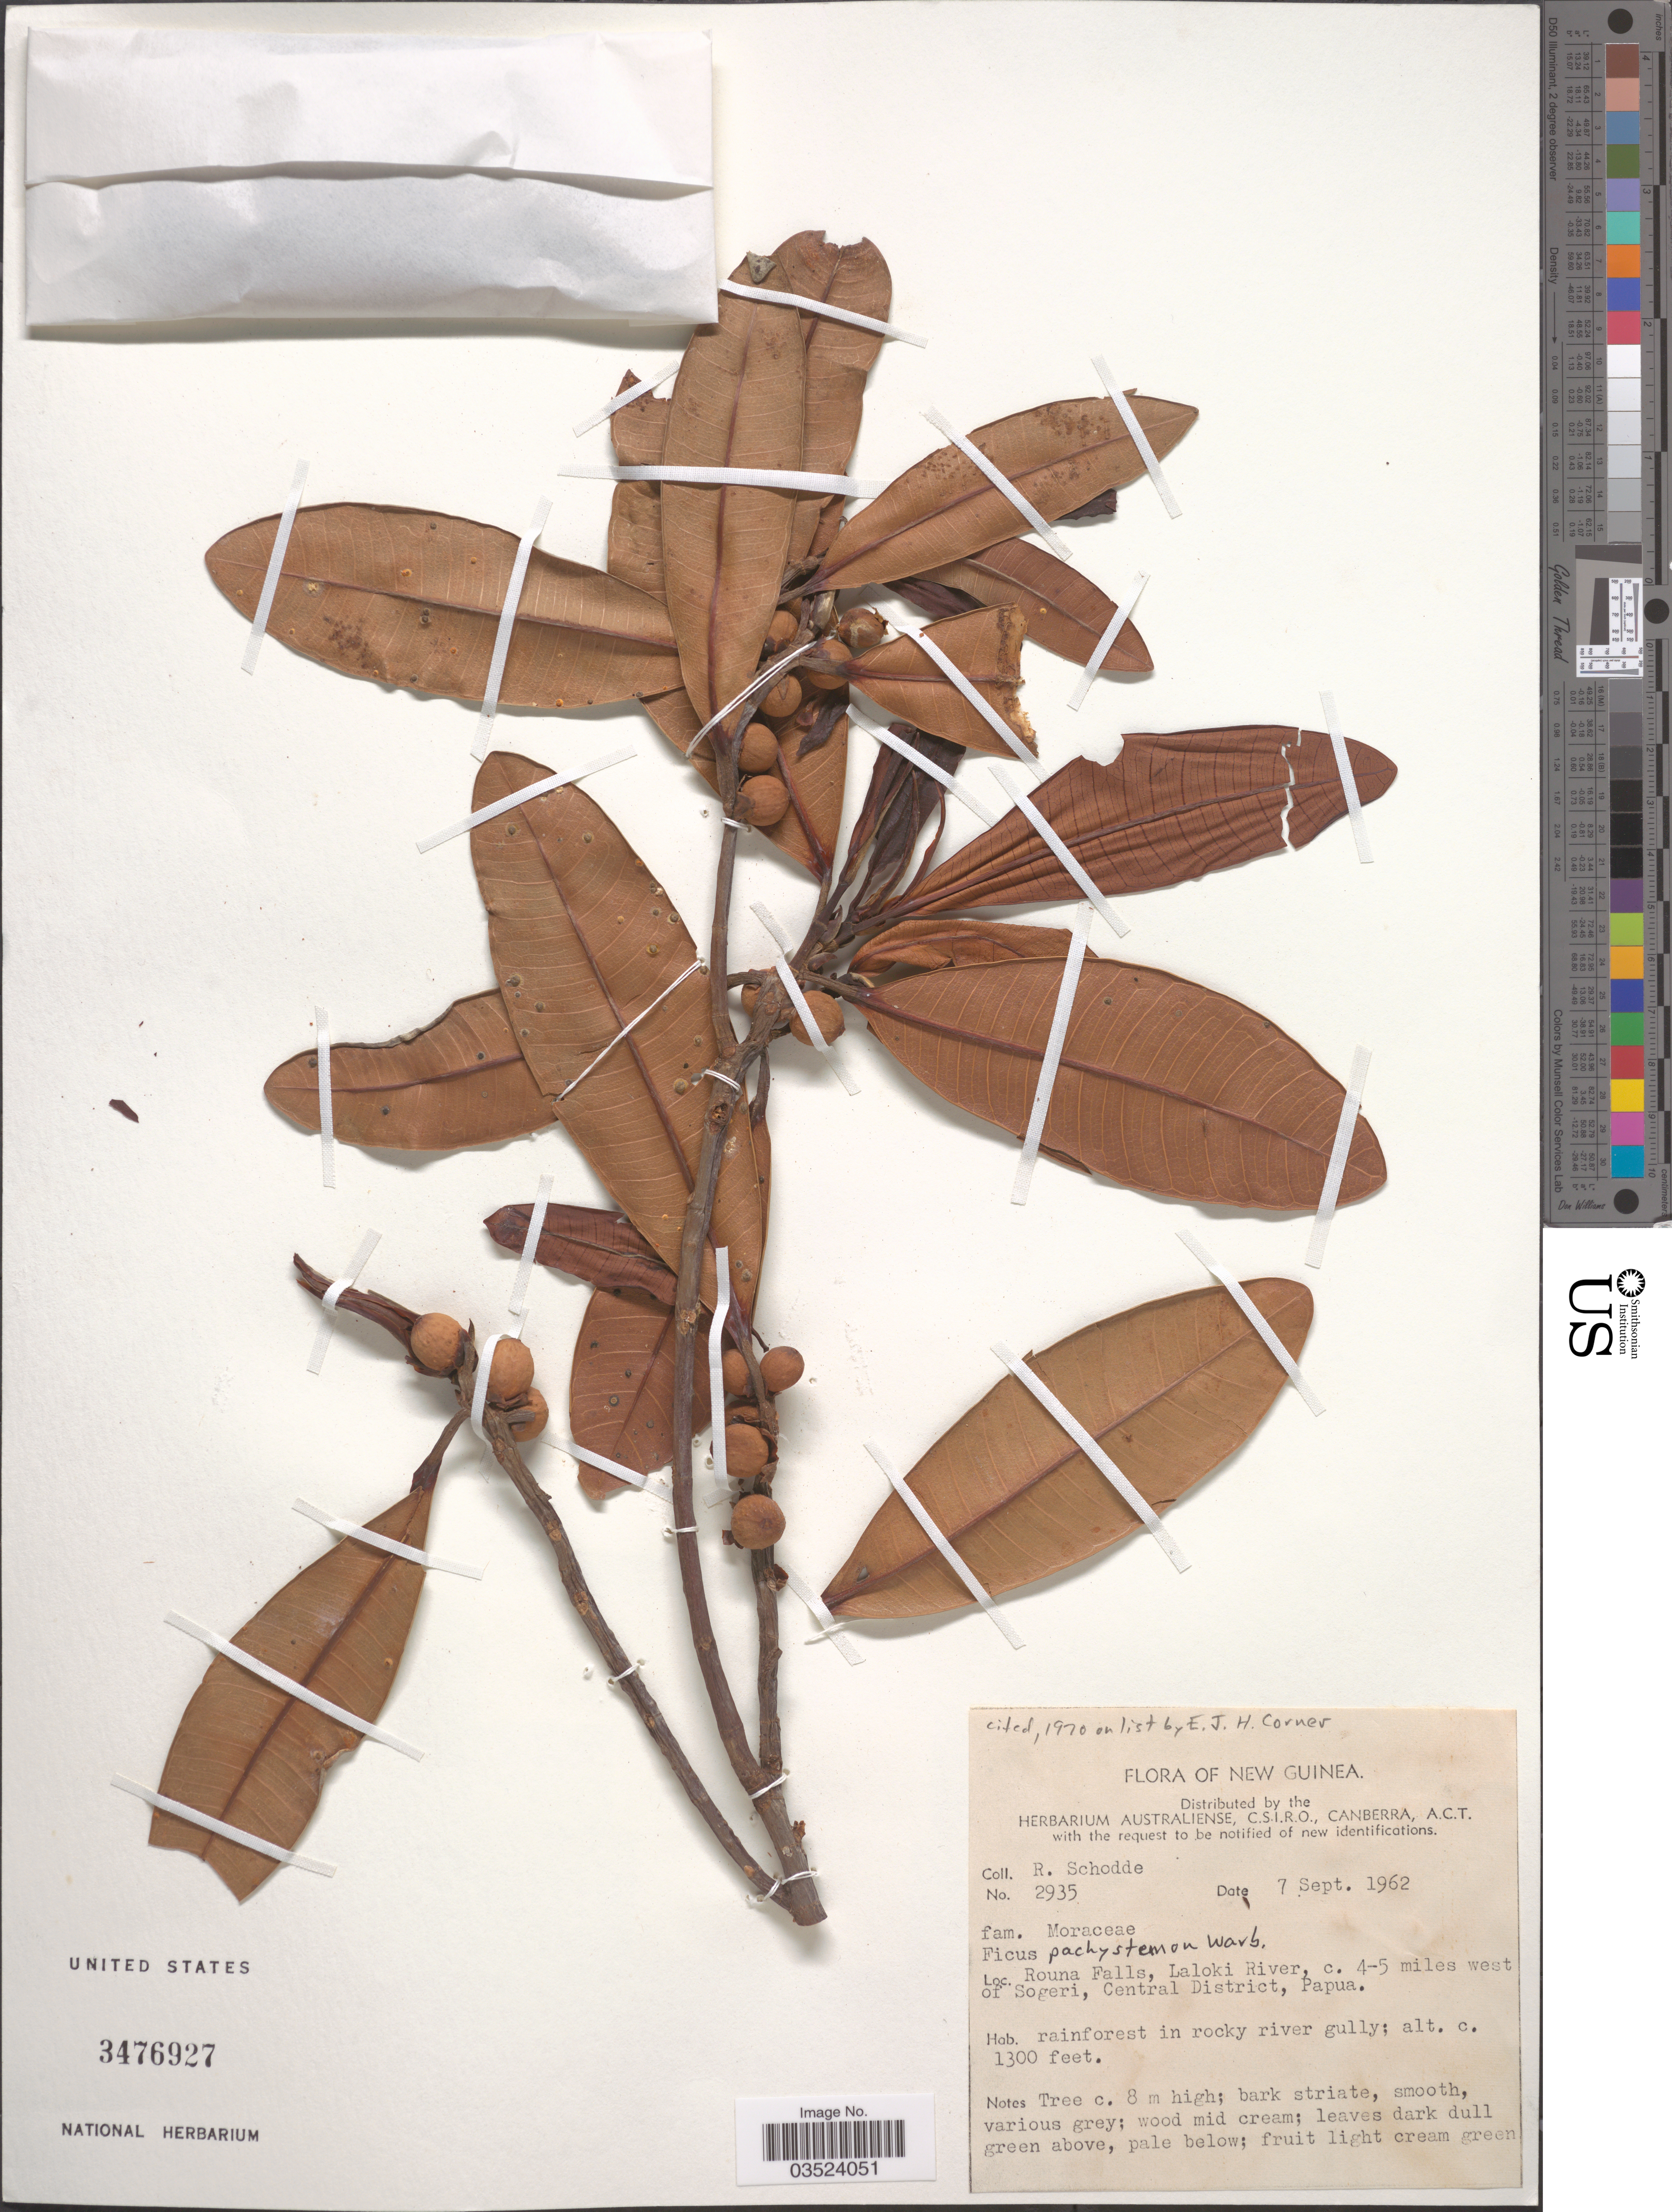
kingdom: Plantae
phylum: Tracheophyta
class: Magnoliopsida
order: Rosales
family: Moraceae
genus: Ficus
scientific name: Ficus pachystemon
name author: Warb.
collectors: R. Schodde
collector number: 2935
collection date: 1962-09-07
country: Papua New Guinea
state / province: Central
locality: New Guinea. Rouna Falls, Laloki River, c. 4-5 miles west of Sogeri, Central District, Papua.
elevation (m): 396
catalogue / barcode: US 3476927